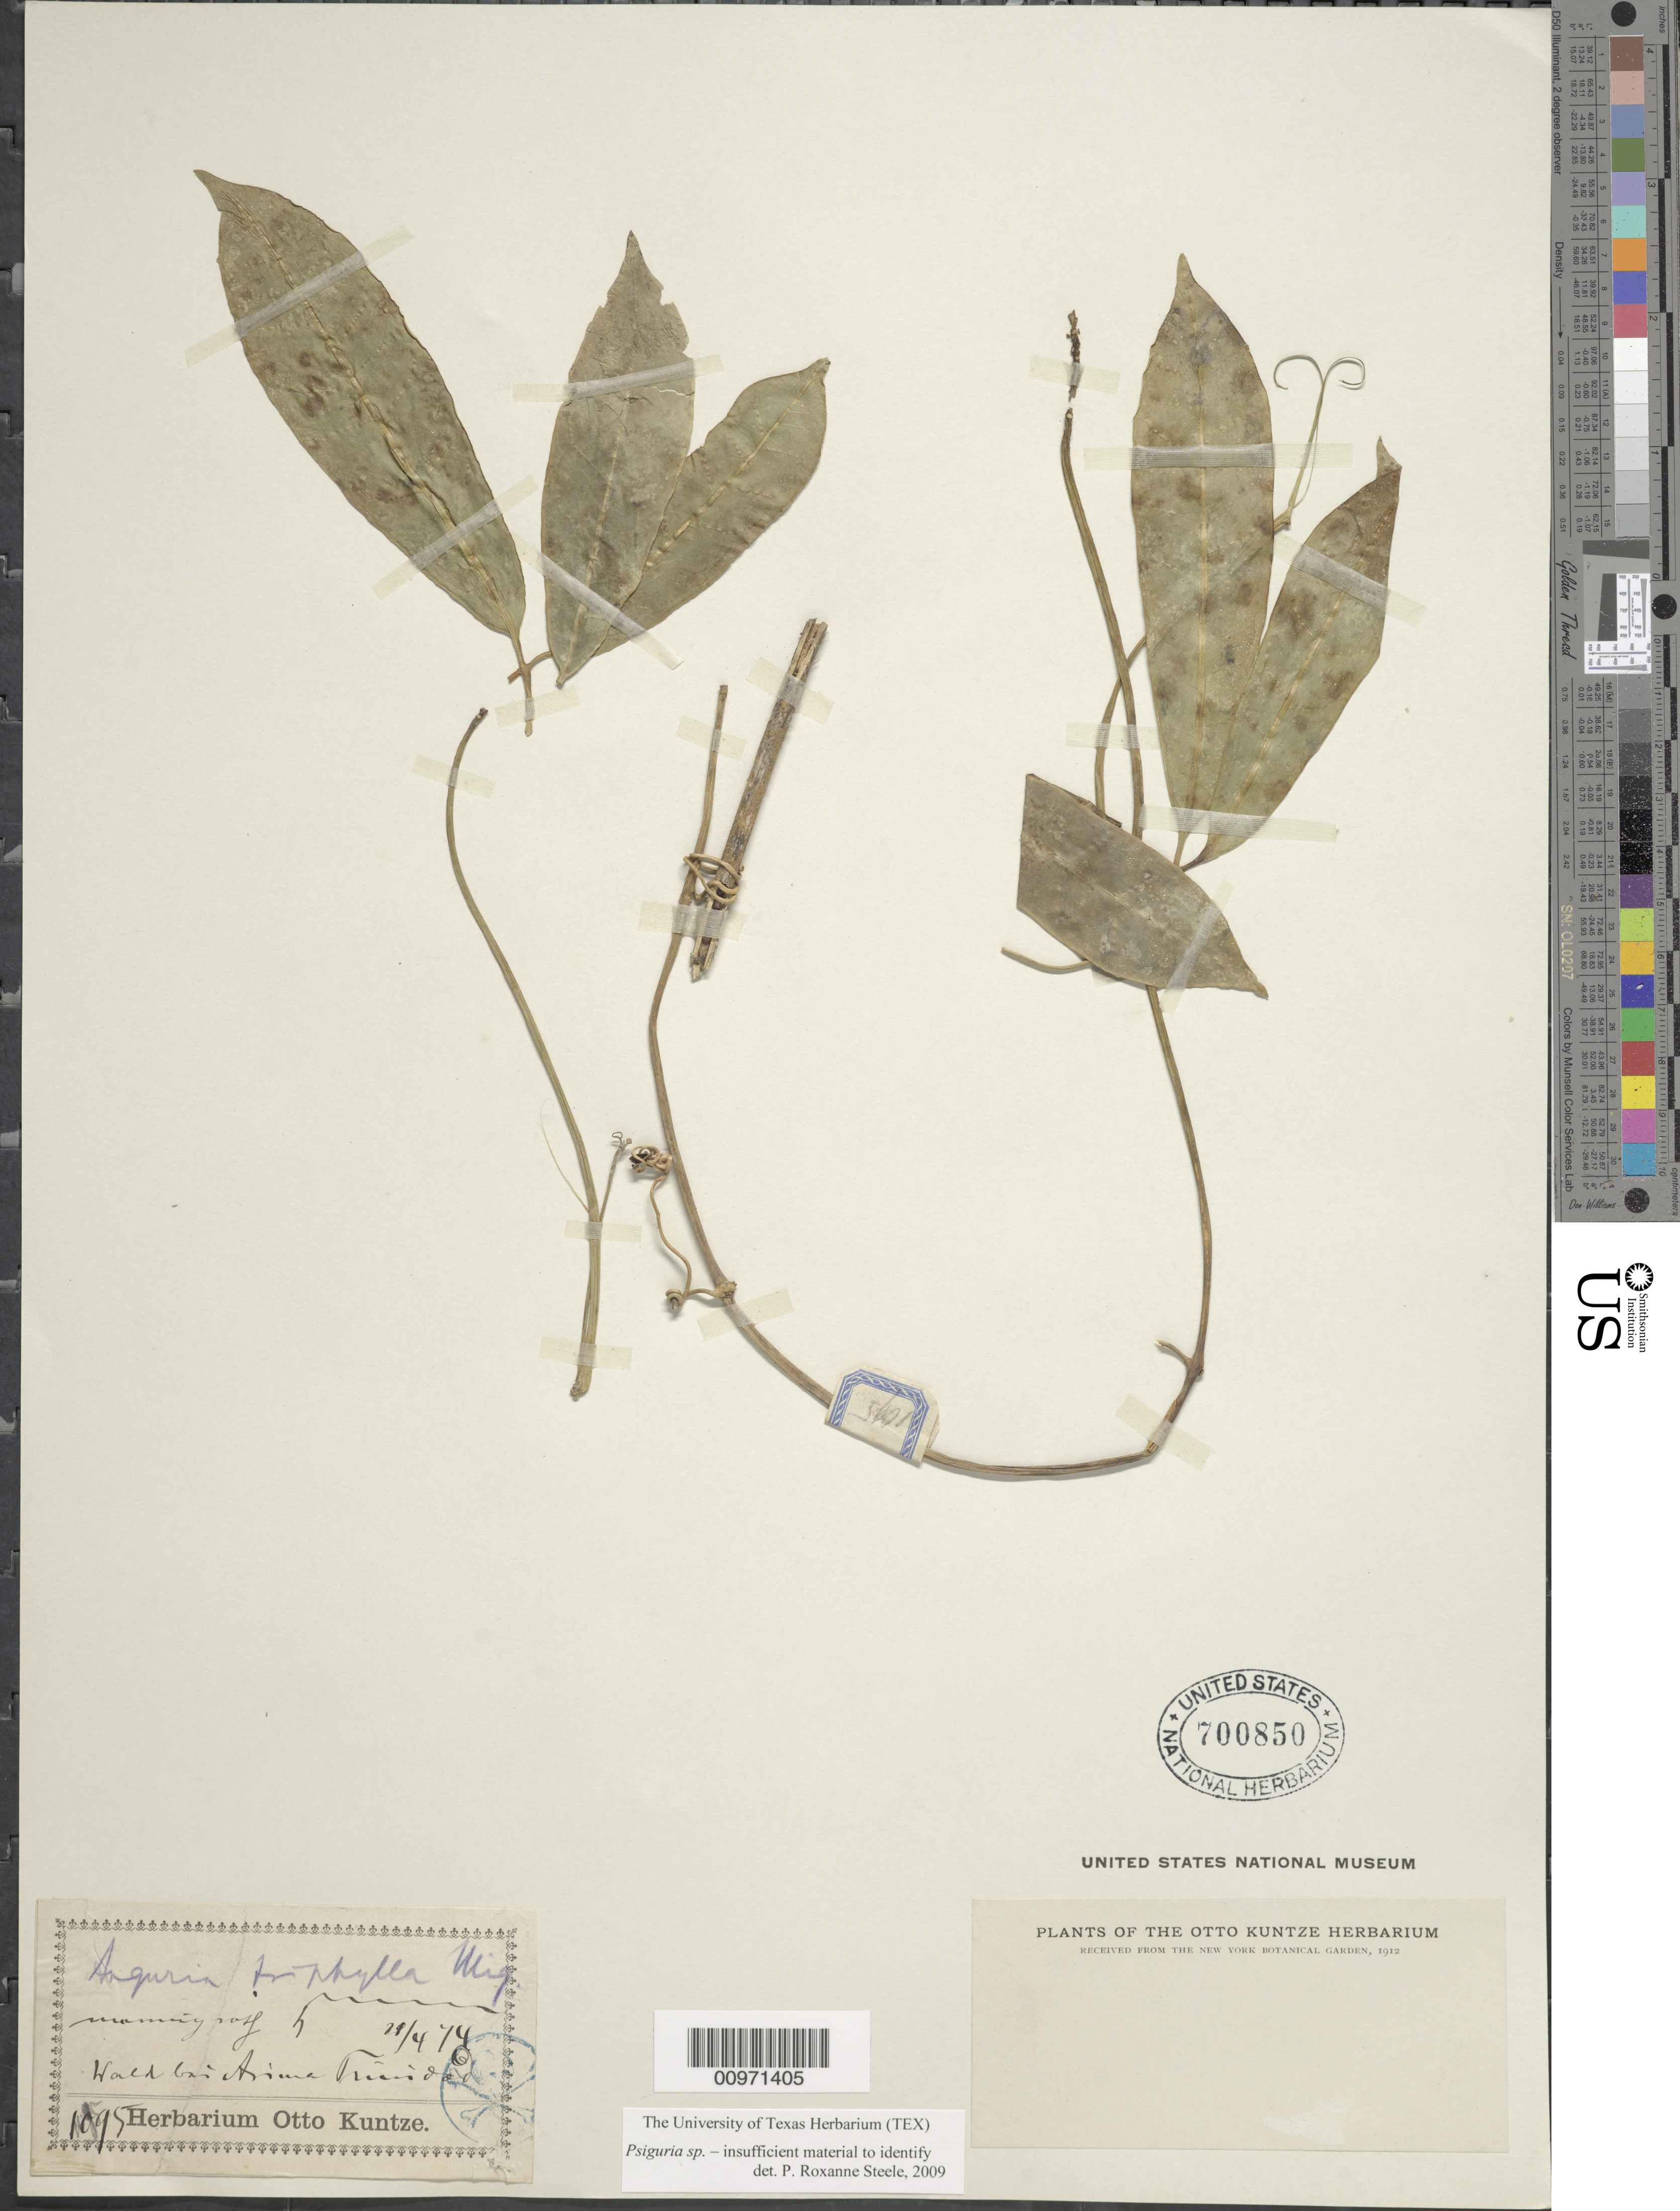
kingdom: Plantae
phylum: Tracheophyta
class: Magnoliopsida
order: Cucurbitales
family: Cucurbitaceae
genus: Psiguria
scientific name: Psiguria sp.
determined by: Steele, P. R., (TEX)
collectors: C.E.O. Kuntze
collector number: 1095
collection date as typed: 21 Apr 1874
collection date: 1874-04-21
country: Trinidad and Tobago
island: Trinidad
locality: Arima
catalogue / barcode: US 700850